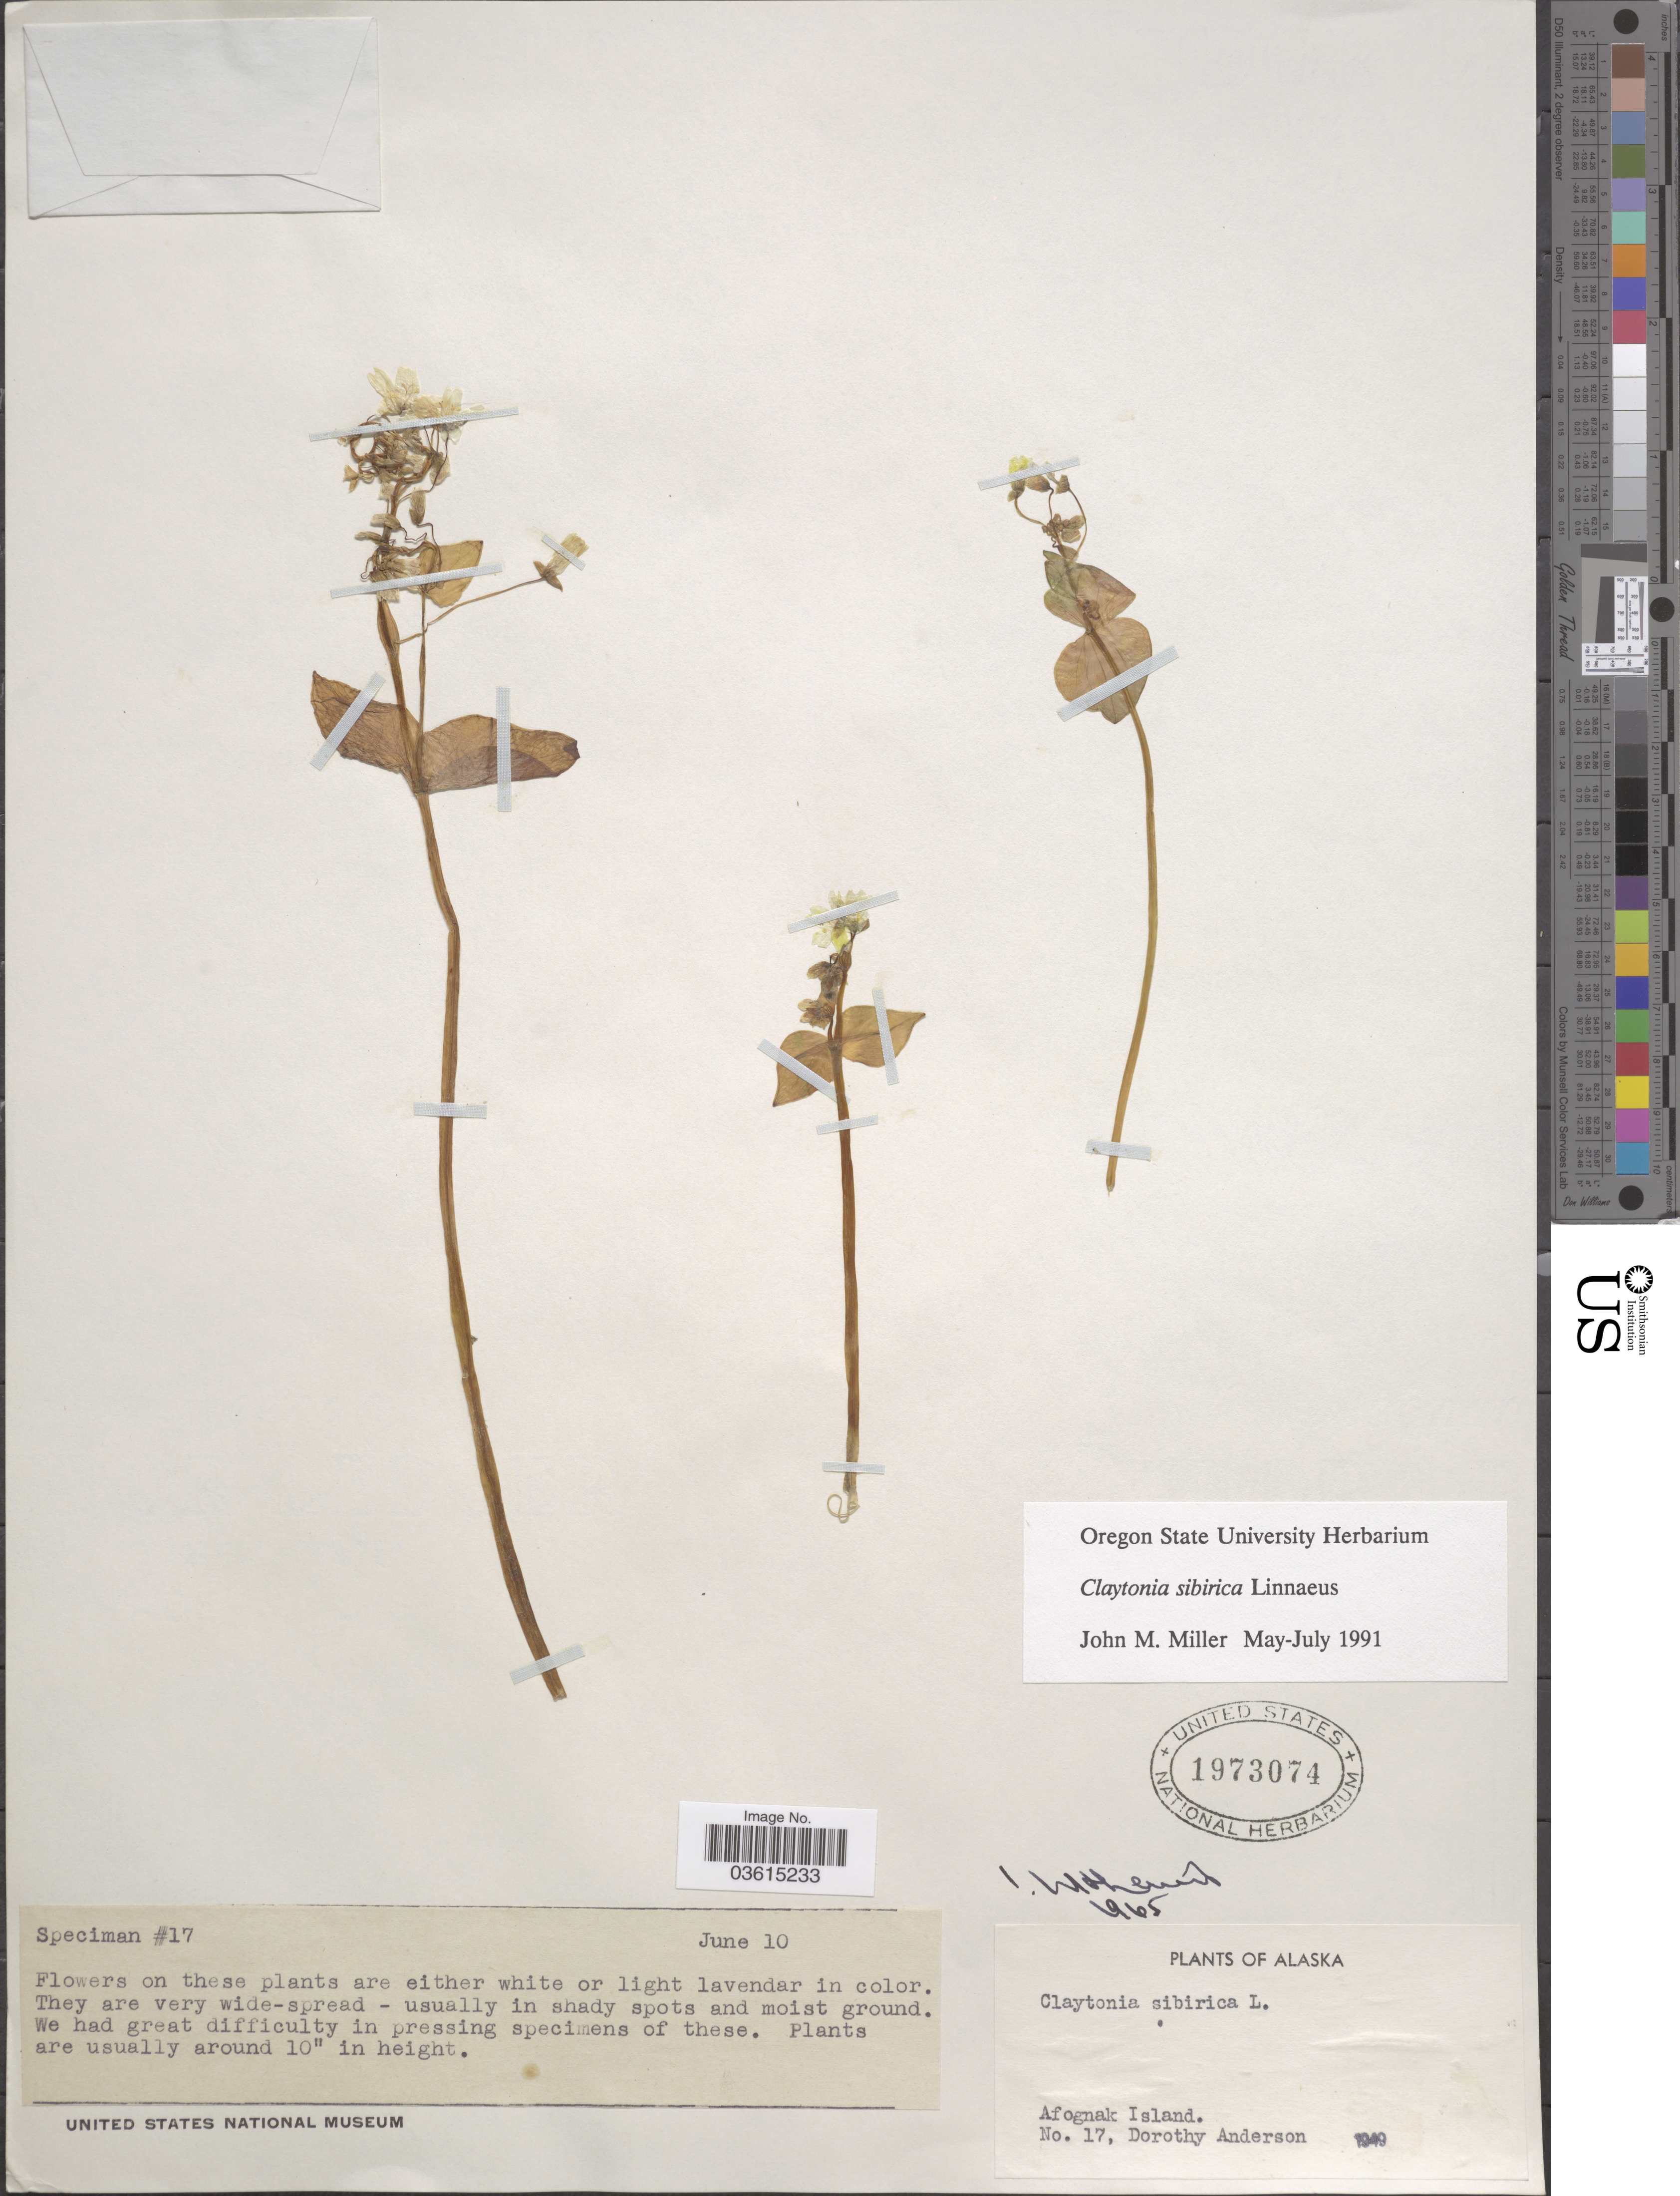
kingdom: Plantae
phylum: Tracheophyta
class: Magnoliopsida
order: Caryophyllales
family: Montiaceae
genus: Claytonia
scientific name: Claytonia sibirica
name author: L.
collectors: D. Anderson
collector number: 17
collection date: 1949-06-10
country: United States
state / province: Alaska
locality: Afognak Island.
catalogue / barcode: US 1973074